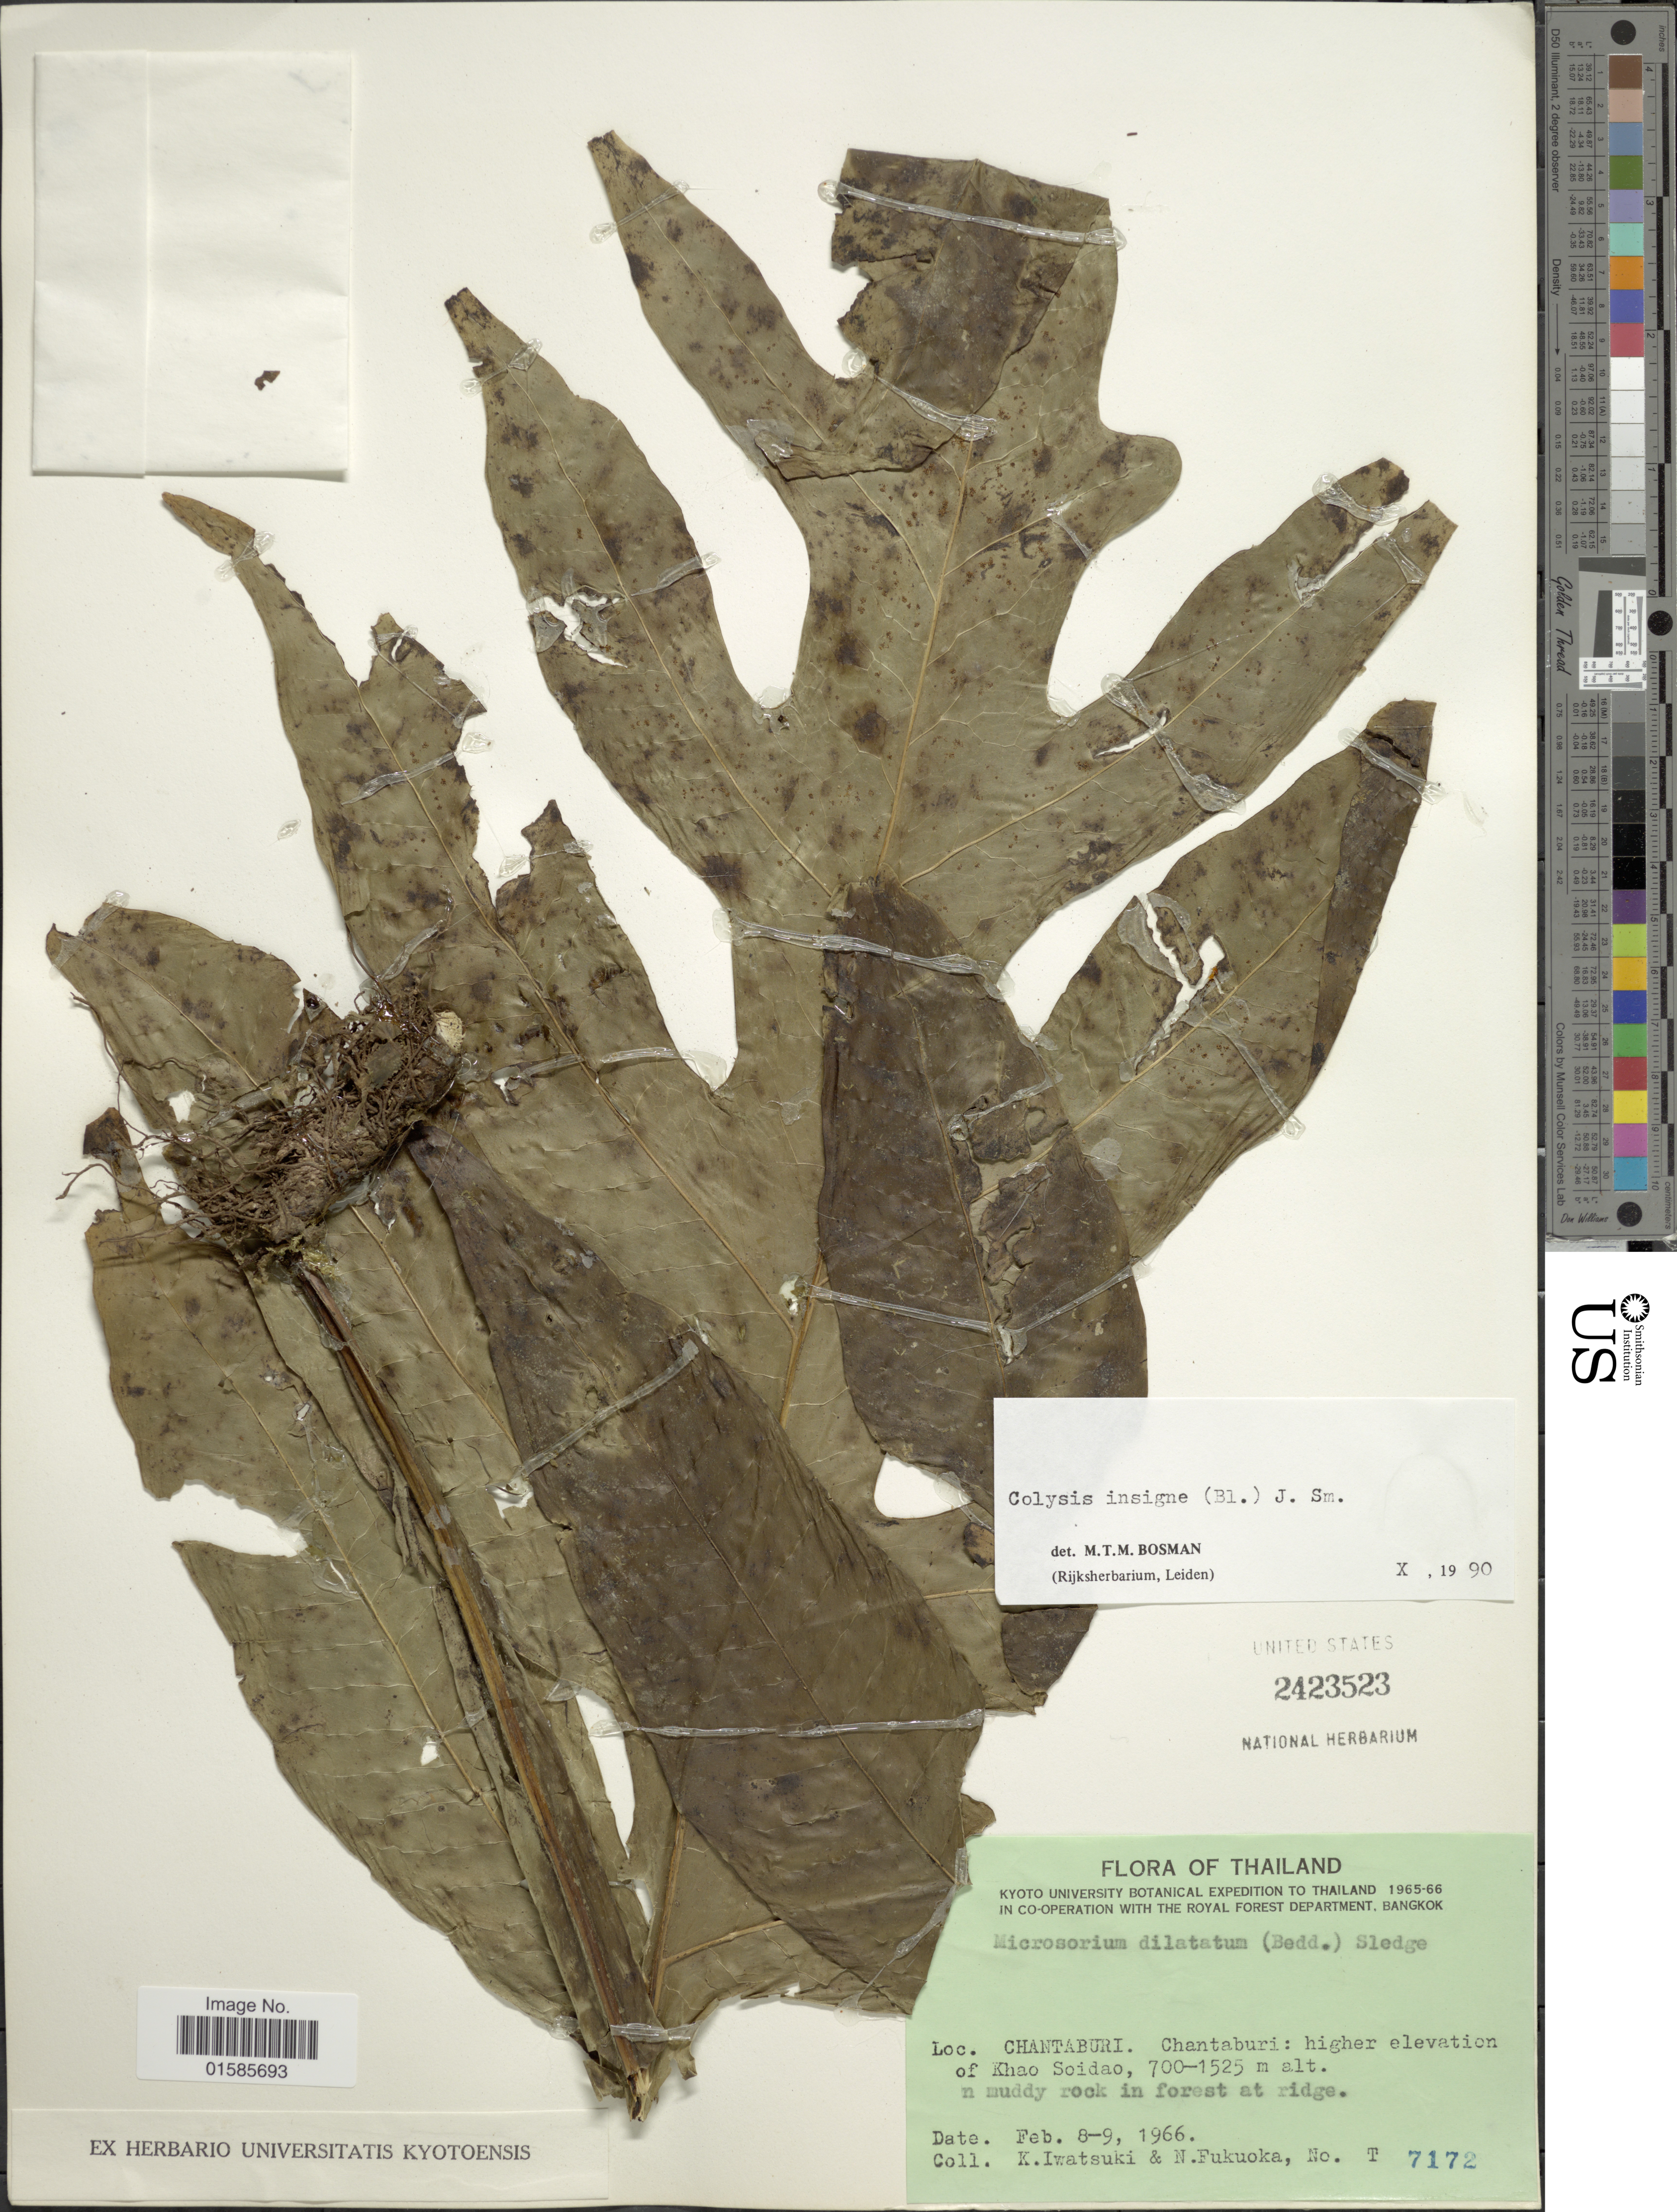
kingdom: Plantae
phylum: Tracheophyta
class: Polypodiopsida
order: Polypodiales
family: Polypodiaceae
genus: Microsorum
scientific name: Microsorum insigne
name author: (Blume) Copel.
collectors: K. Iwatsuki & N. Fukuoka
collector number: T 7172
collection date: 1966-02-08/1966-02-09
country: Thailand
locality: Chantaburi: higher elevation of Khao Soidao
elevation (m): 700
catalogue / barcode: US 2423523